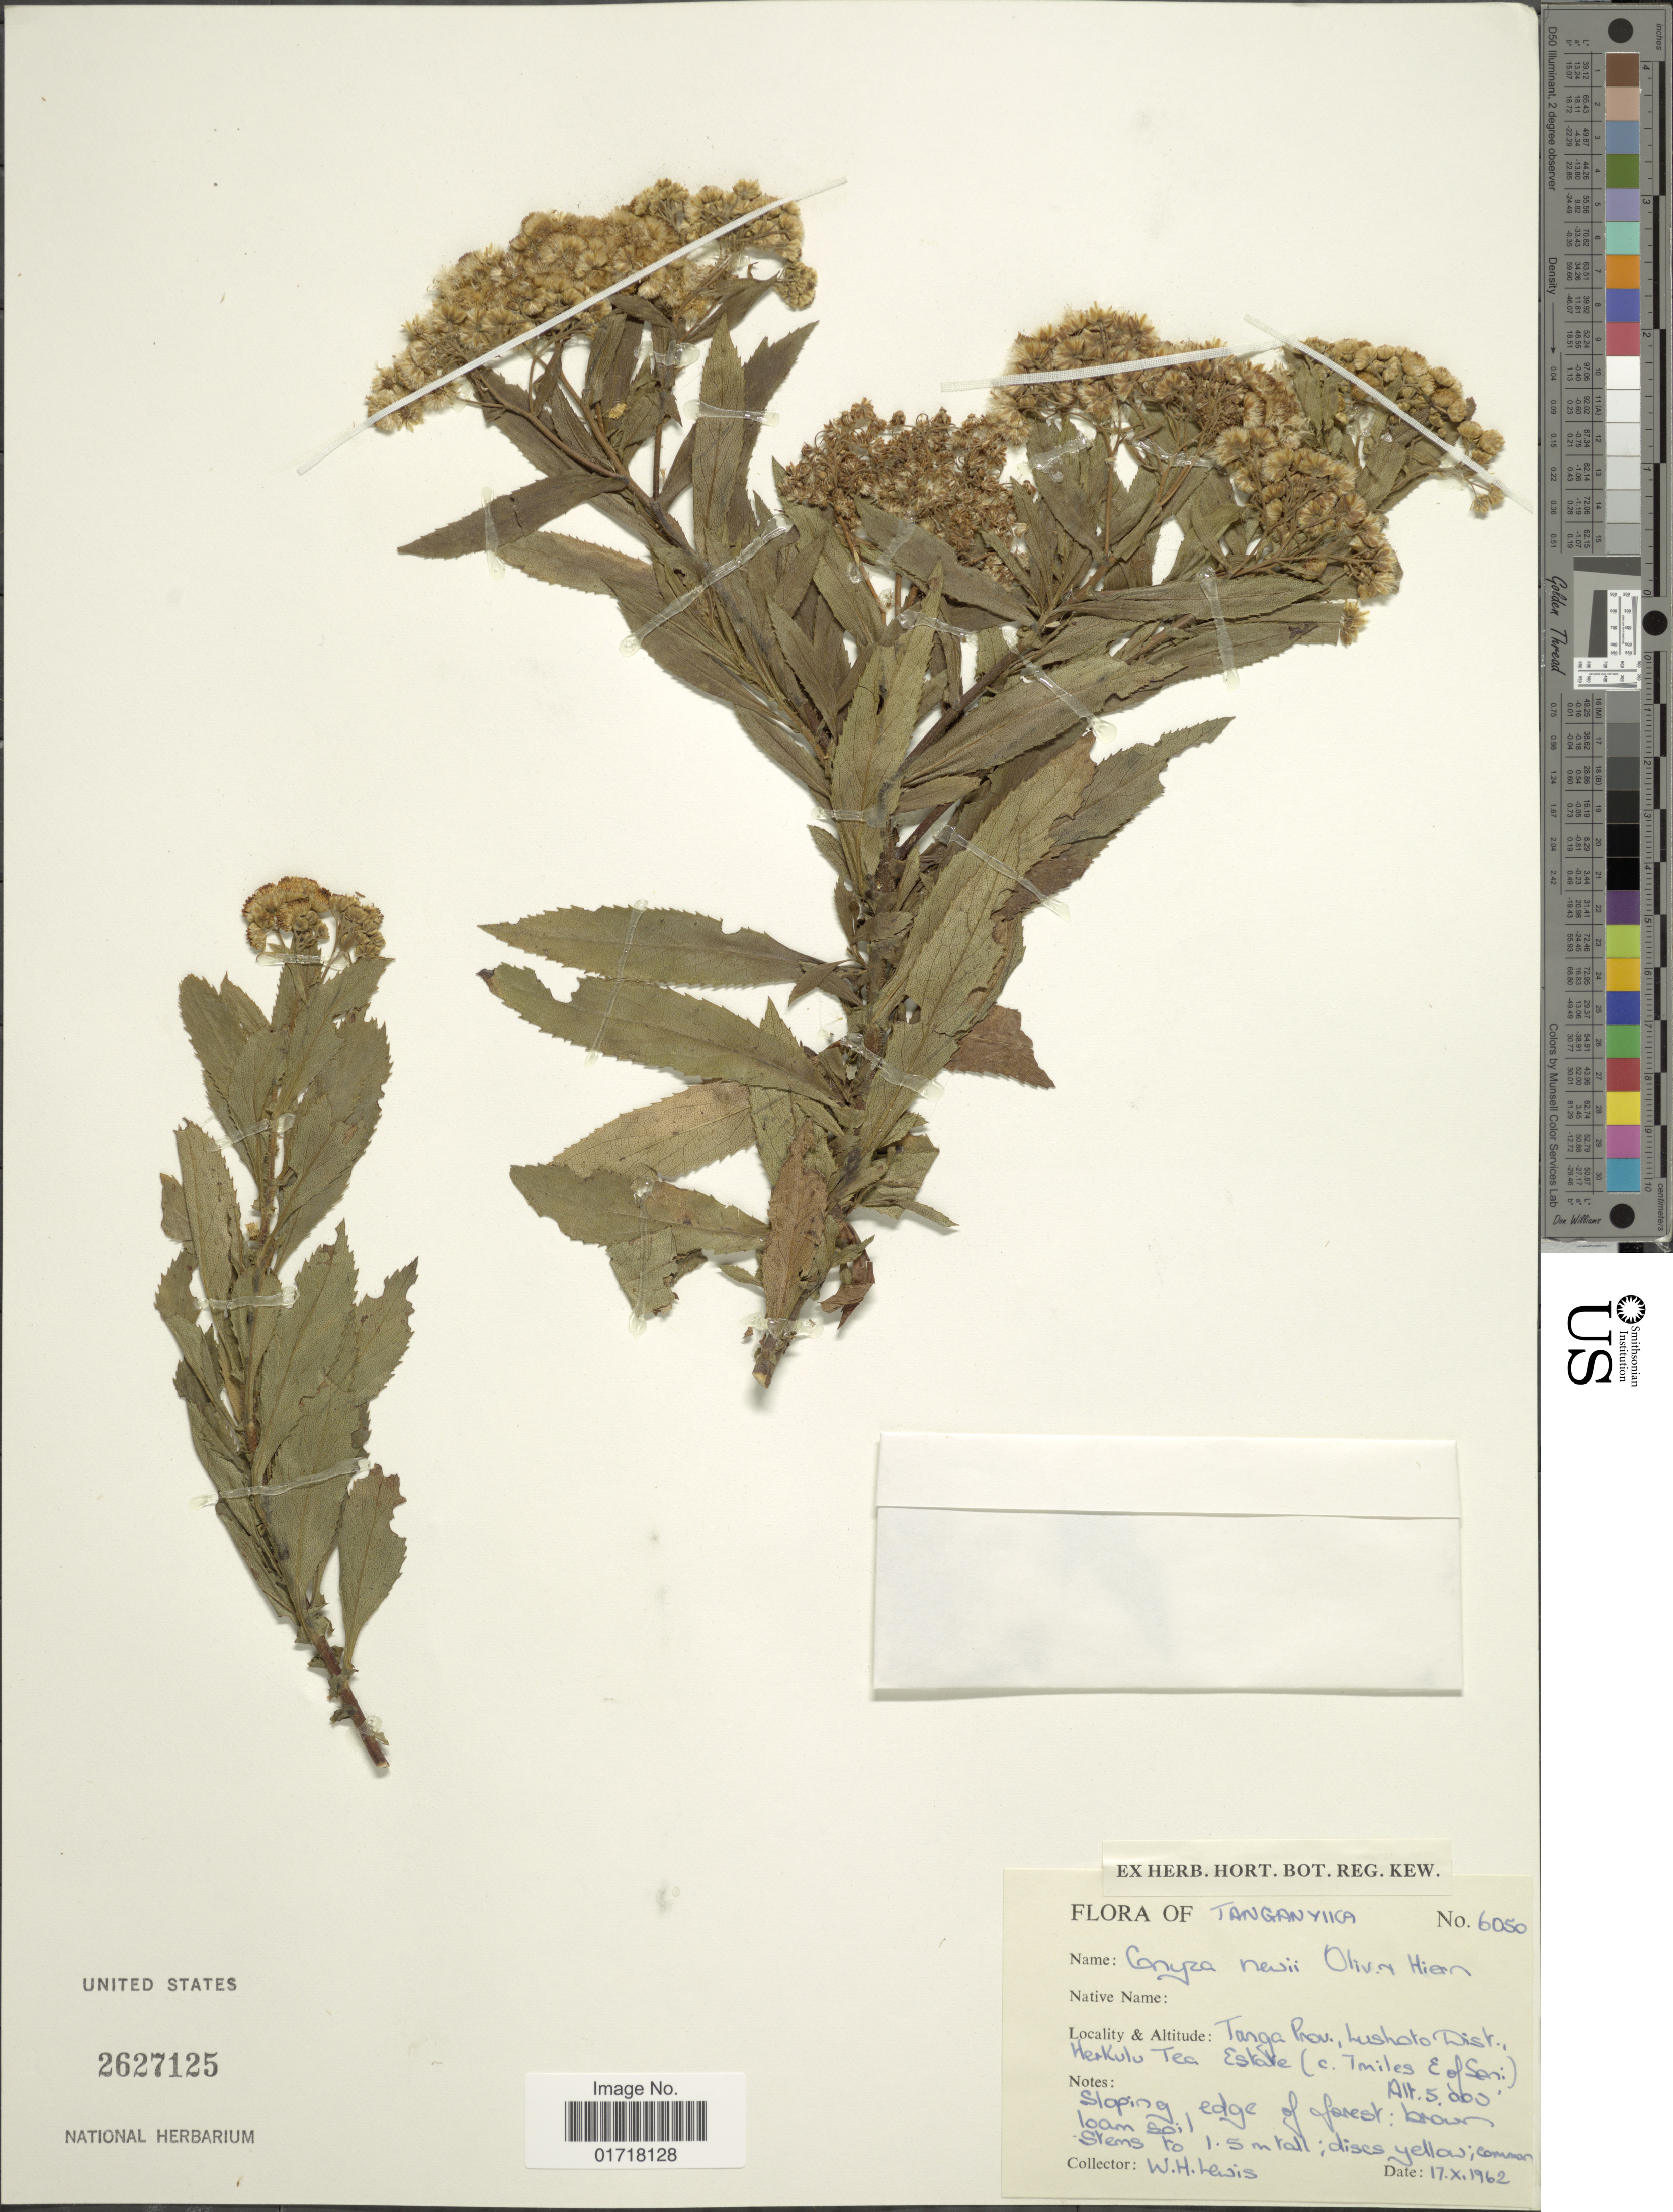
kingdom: Plantae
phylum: Tracheophyta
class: Magnoliopsida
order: Asterales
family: Asteraceae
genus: Conyza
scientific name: Conyza newii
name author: Oliv. & Hiern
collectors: W. H. Lewis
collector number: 6050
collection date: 1962-10-17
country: Tanzania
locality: Tanganyika, Tanga Prov. Lushoto Dist., Herkulu Tea Estate (7 miles of Seni)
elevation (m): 1524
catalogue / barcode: US 2627125